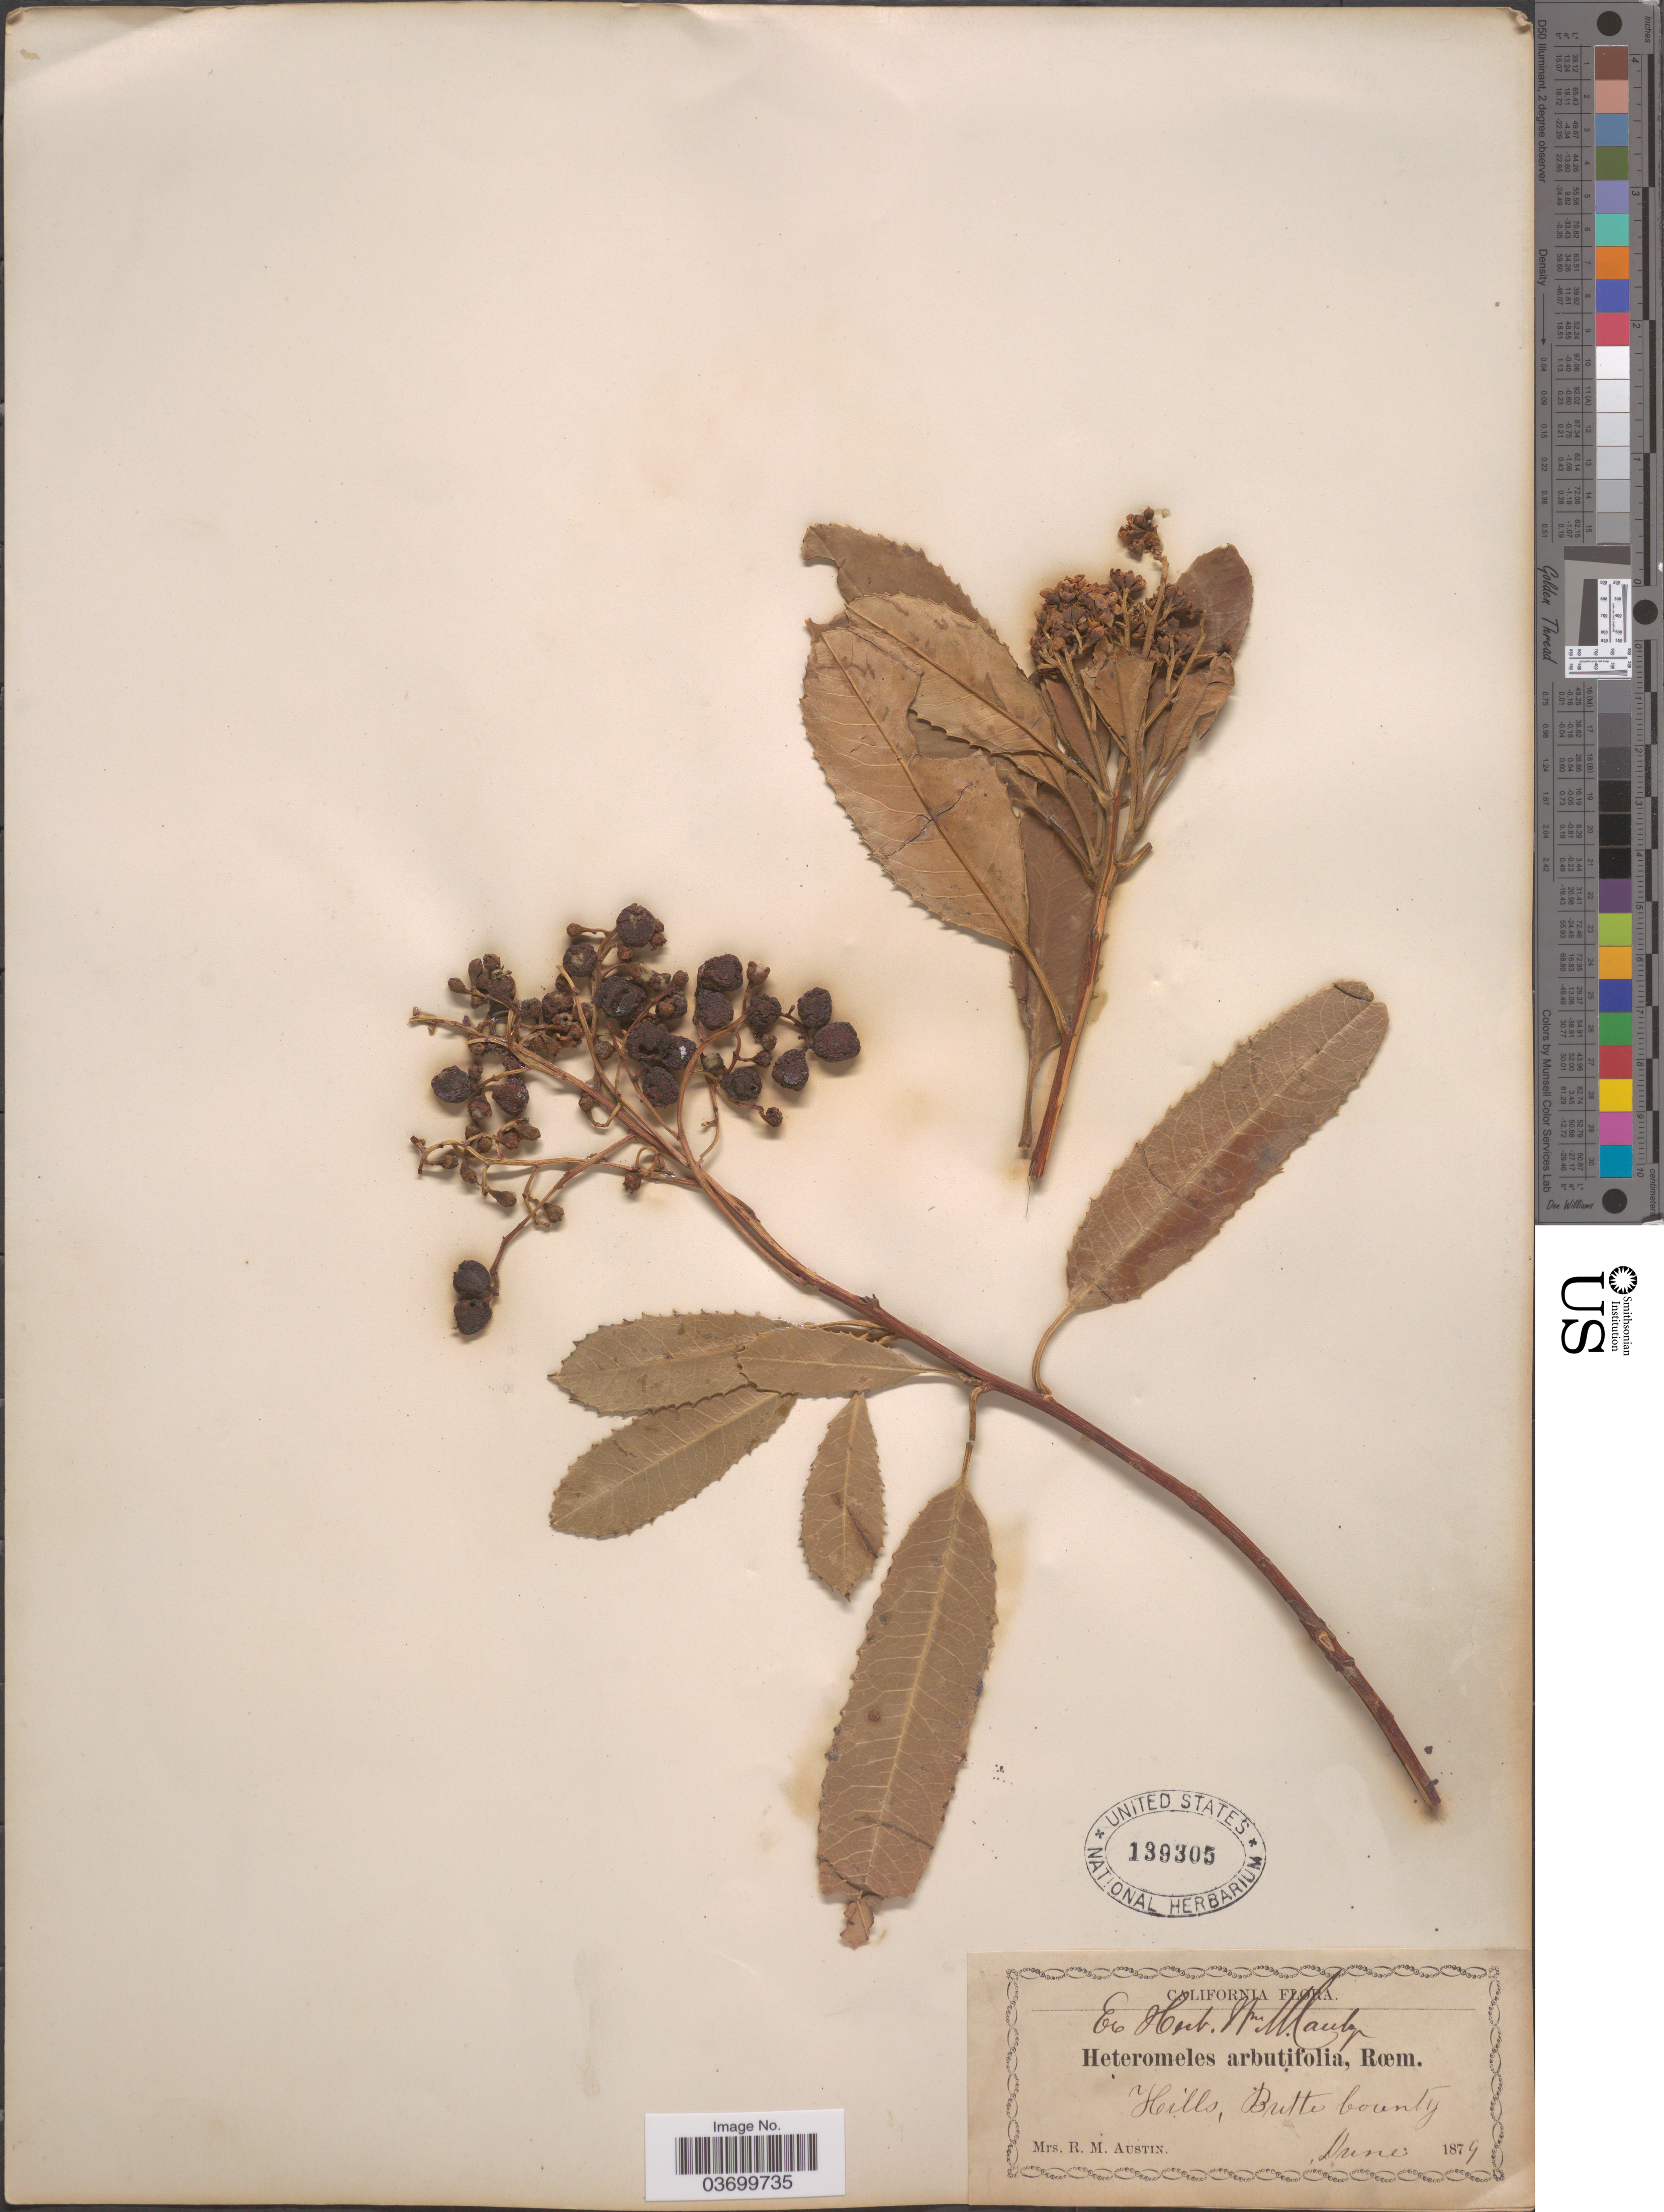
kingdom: Plantae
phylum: Tracheophyta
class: Magnoliopsida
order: Rosales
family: Rosaceae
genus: Heteromeles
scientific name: Heteromeles arbutifolia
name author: (Lindl.) Roemer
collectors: R. Austin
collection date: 1879-06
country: United States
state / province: California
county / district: Butte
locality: Hills, Butte County.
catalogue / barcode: US 139305